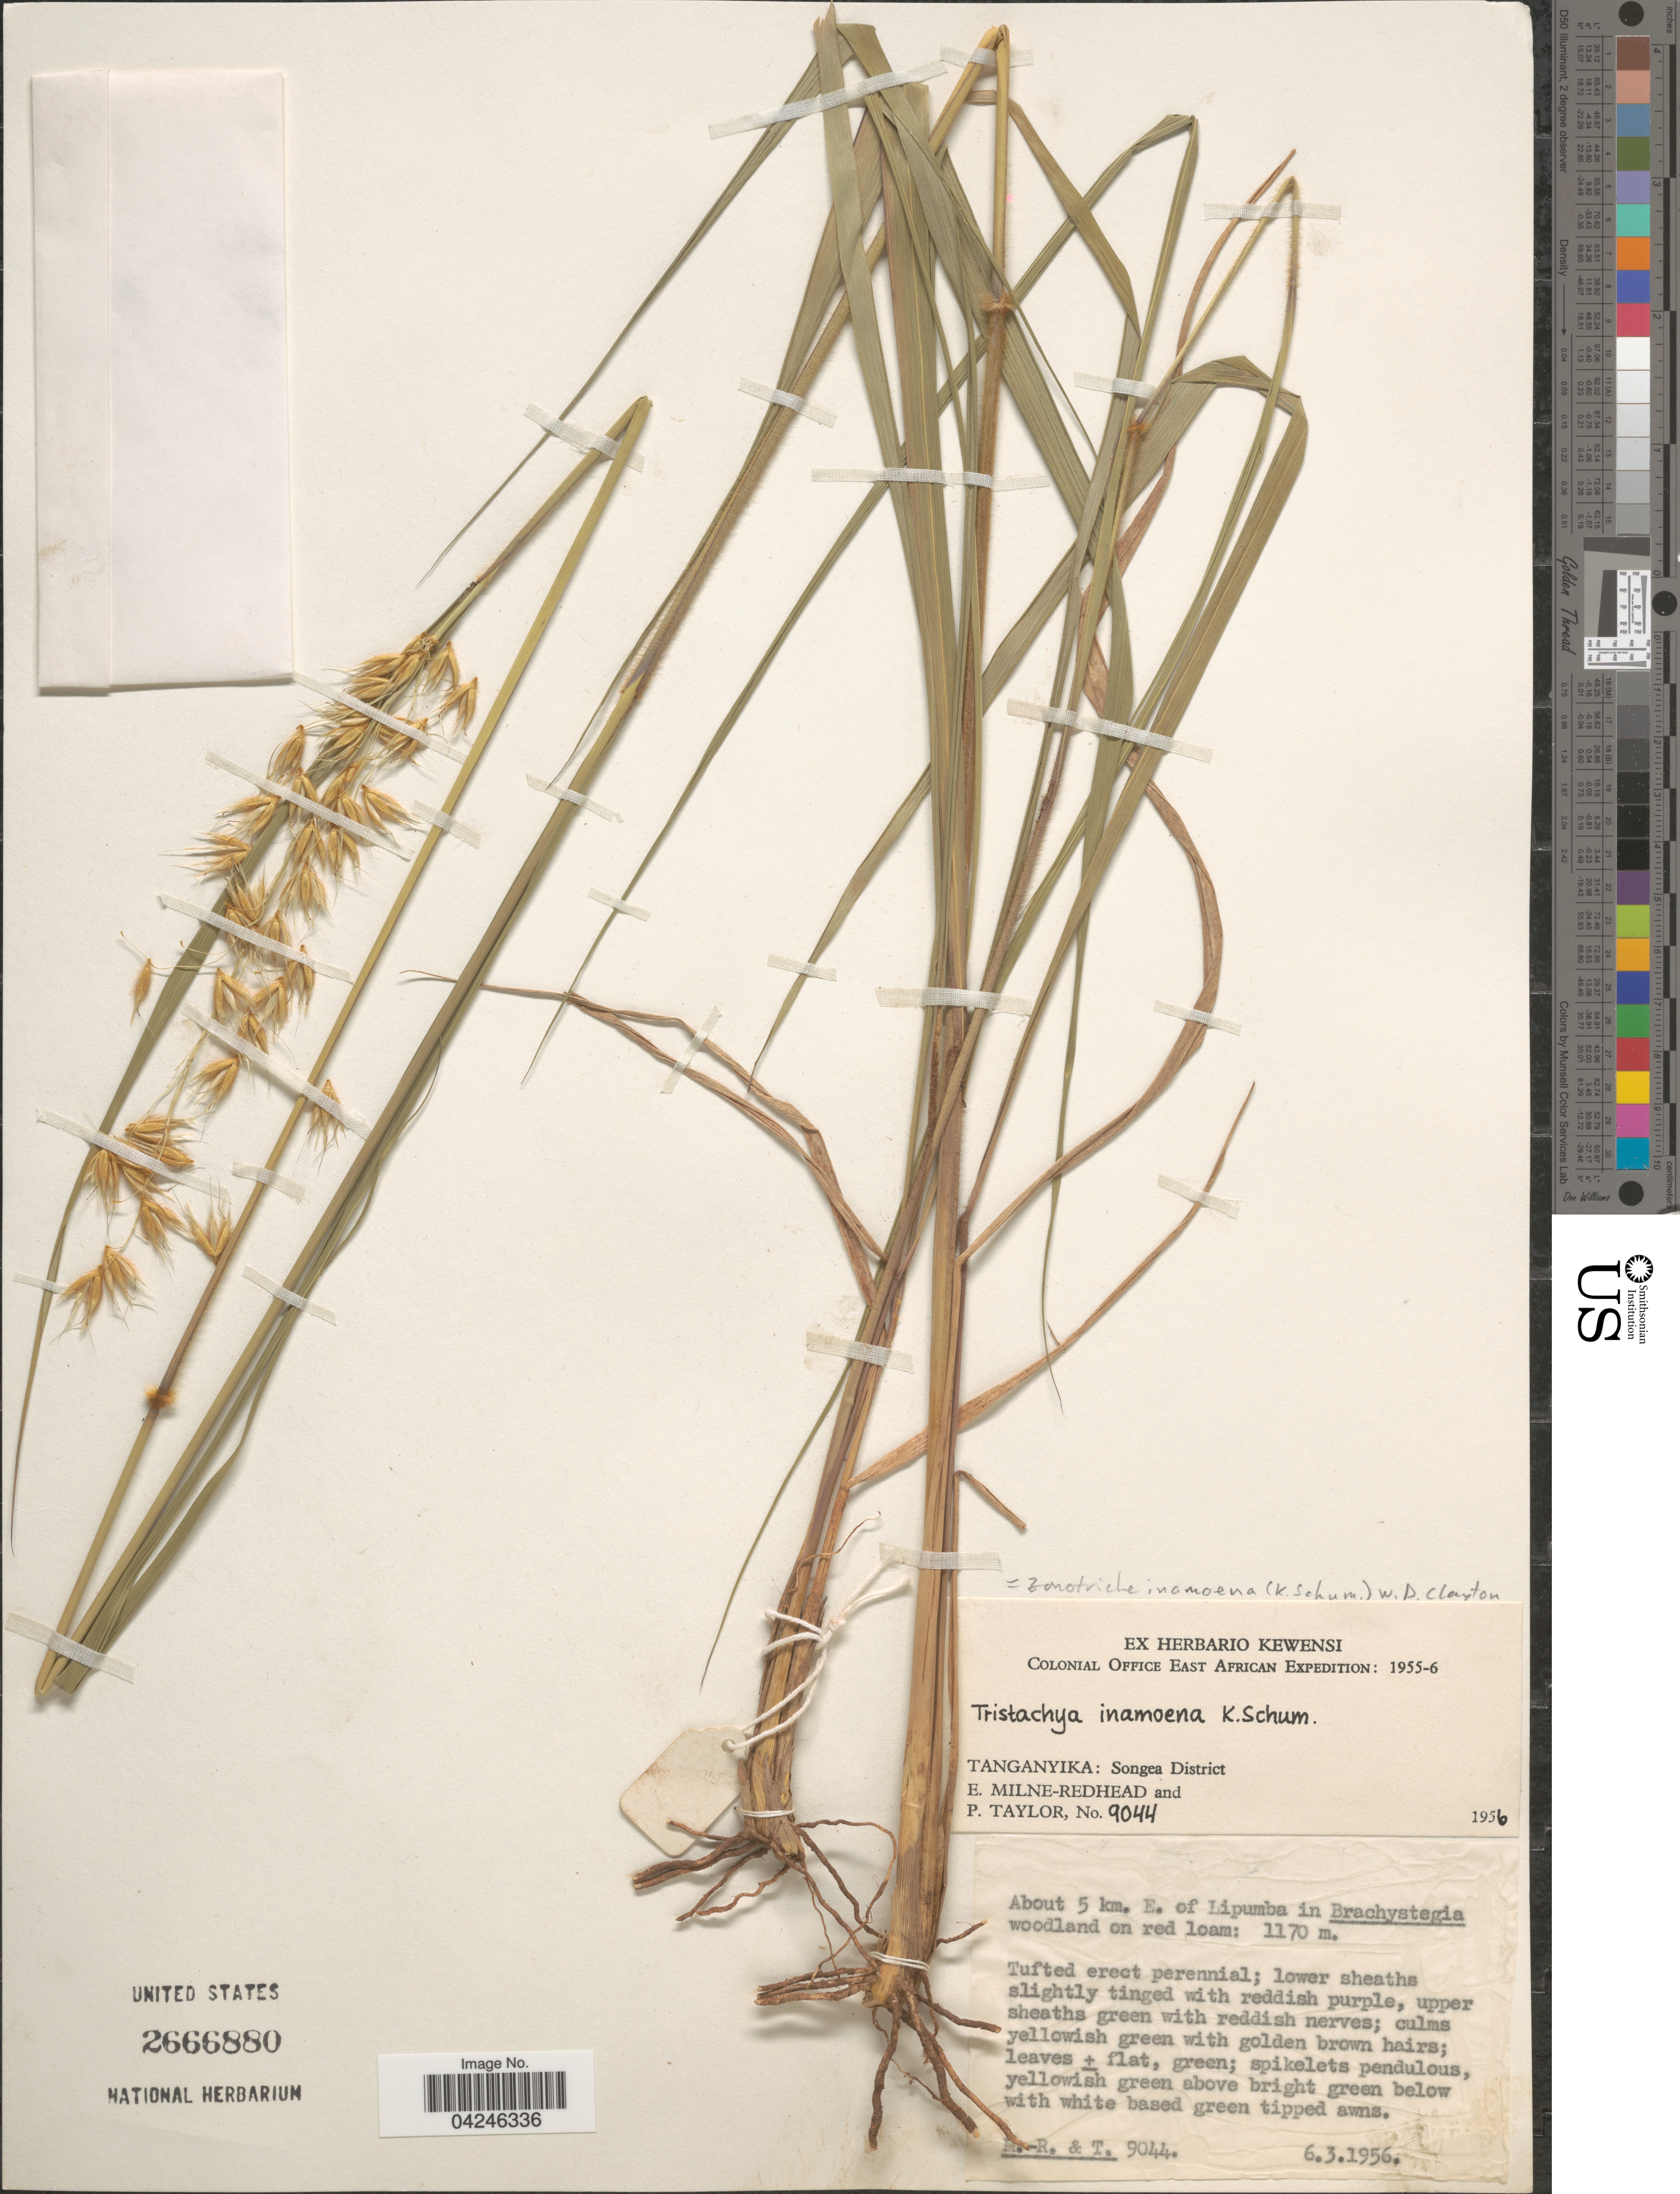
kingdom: Plantae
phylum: Tracheophyta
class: Liliopsida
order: Poales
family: Poaceae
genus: Zonotriche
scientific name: Zonotriche inamoena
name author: (K. Schum.) Clayton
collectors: E. W. Milne-Redhead & P. Taylor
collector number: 9044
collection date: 1956-03-06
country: Tanzania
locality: Colonial Office East African Expedition: 1955-6. Tanganyika: Songea District. About 5 km. E. of Lipumba.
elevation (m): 1170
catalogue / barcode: US 2666880